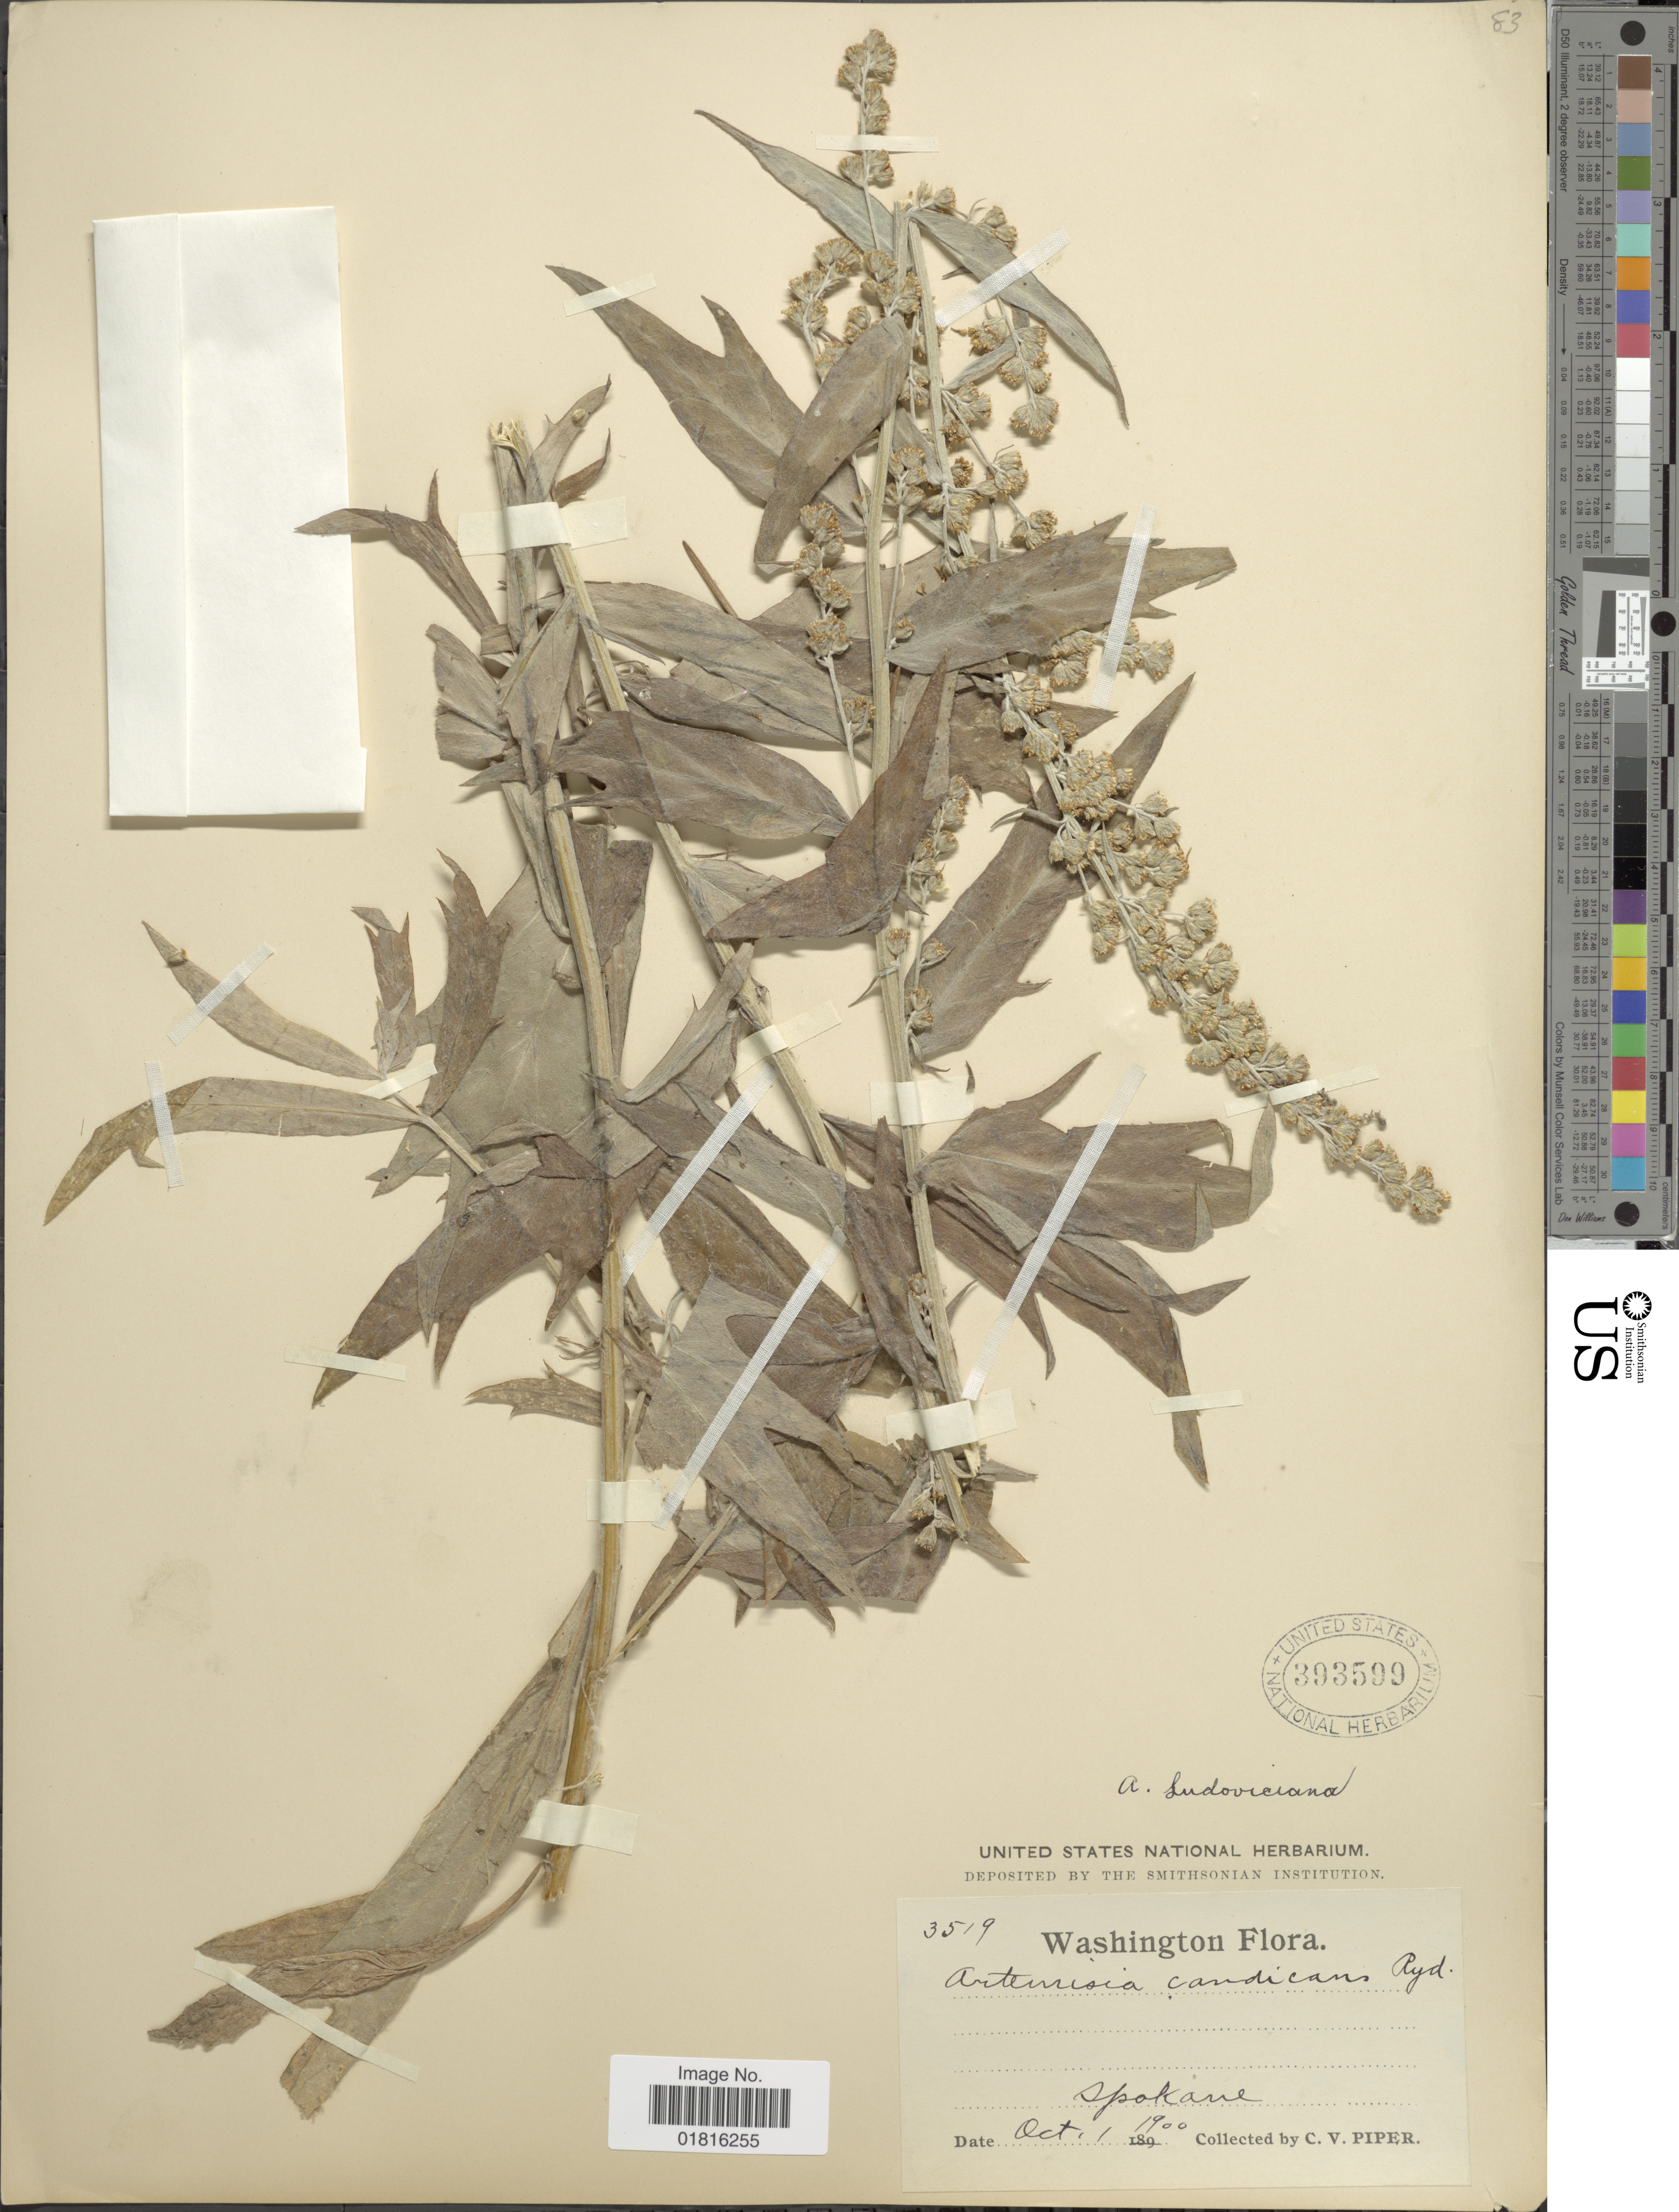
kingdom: Plantae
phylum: Tracheophyta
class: Magnoliopsida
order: Asterales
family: Asteraceae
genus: Artemisia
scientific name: Artemisia ludoviciana subsp. candicans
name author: (Rydb.) D.D. Keck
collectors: C. V. Piper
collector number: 3519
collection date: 1900-10-01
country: United States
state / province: Washington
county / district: Spokane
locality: Spokane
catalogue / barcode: US 393599